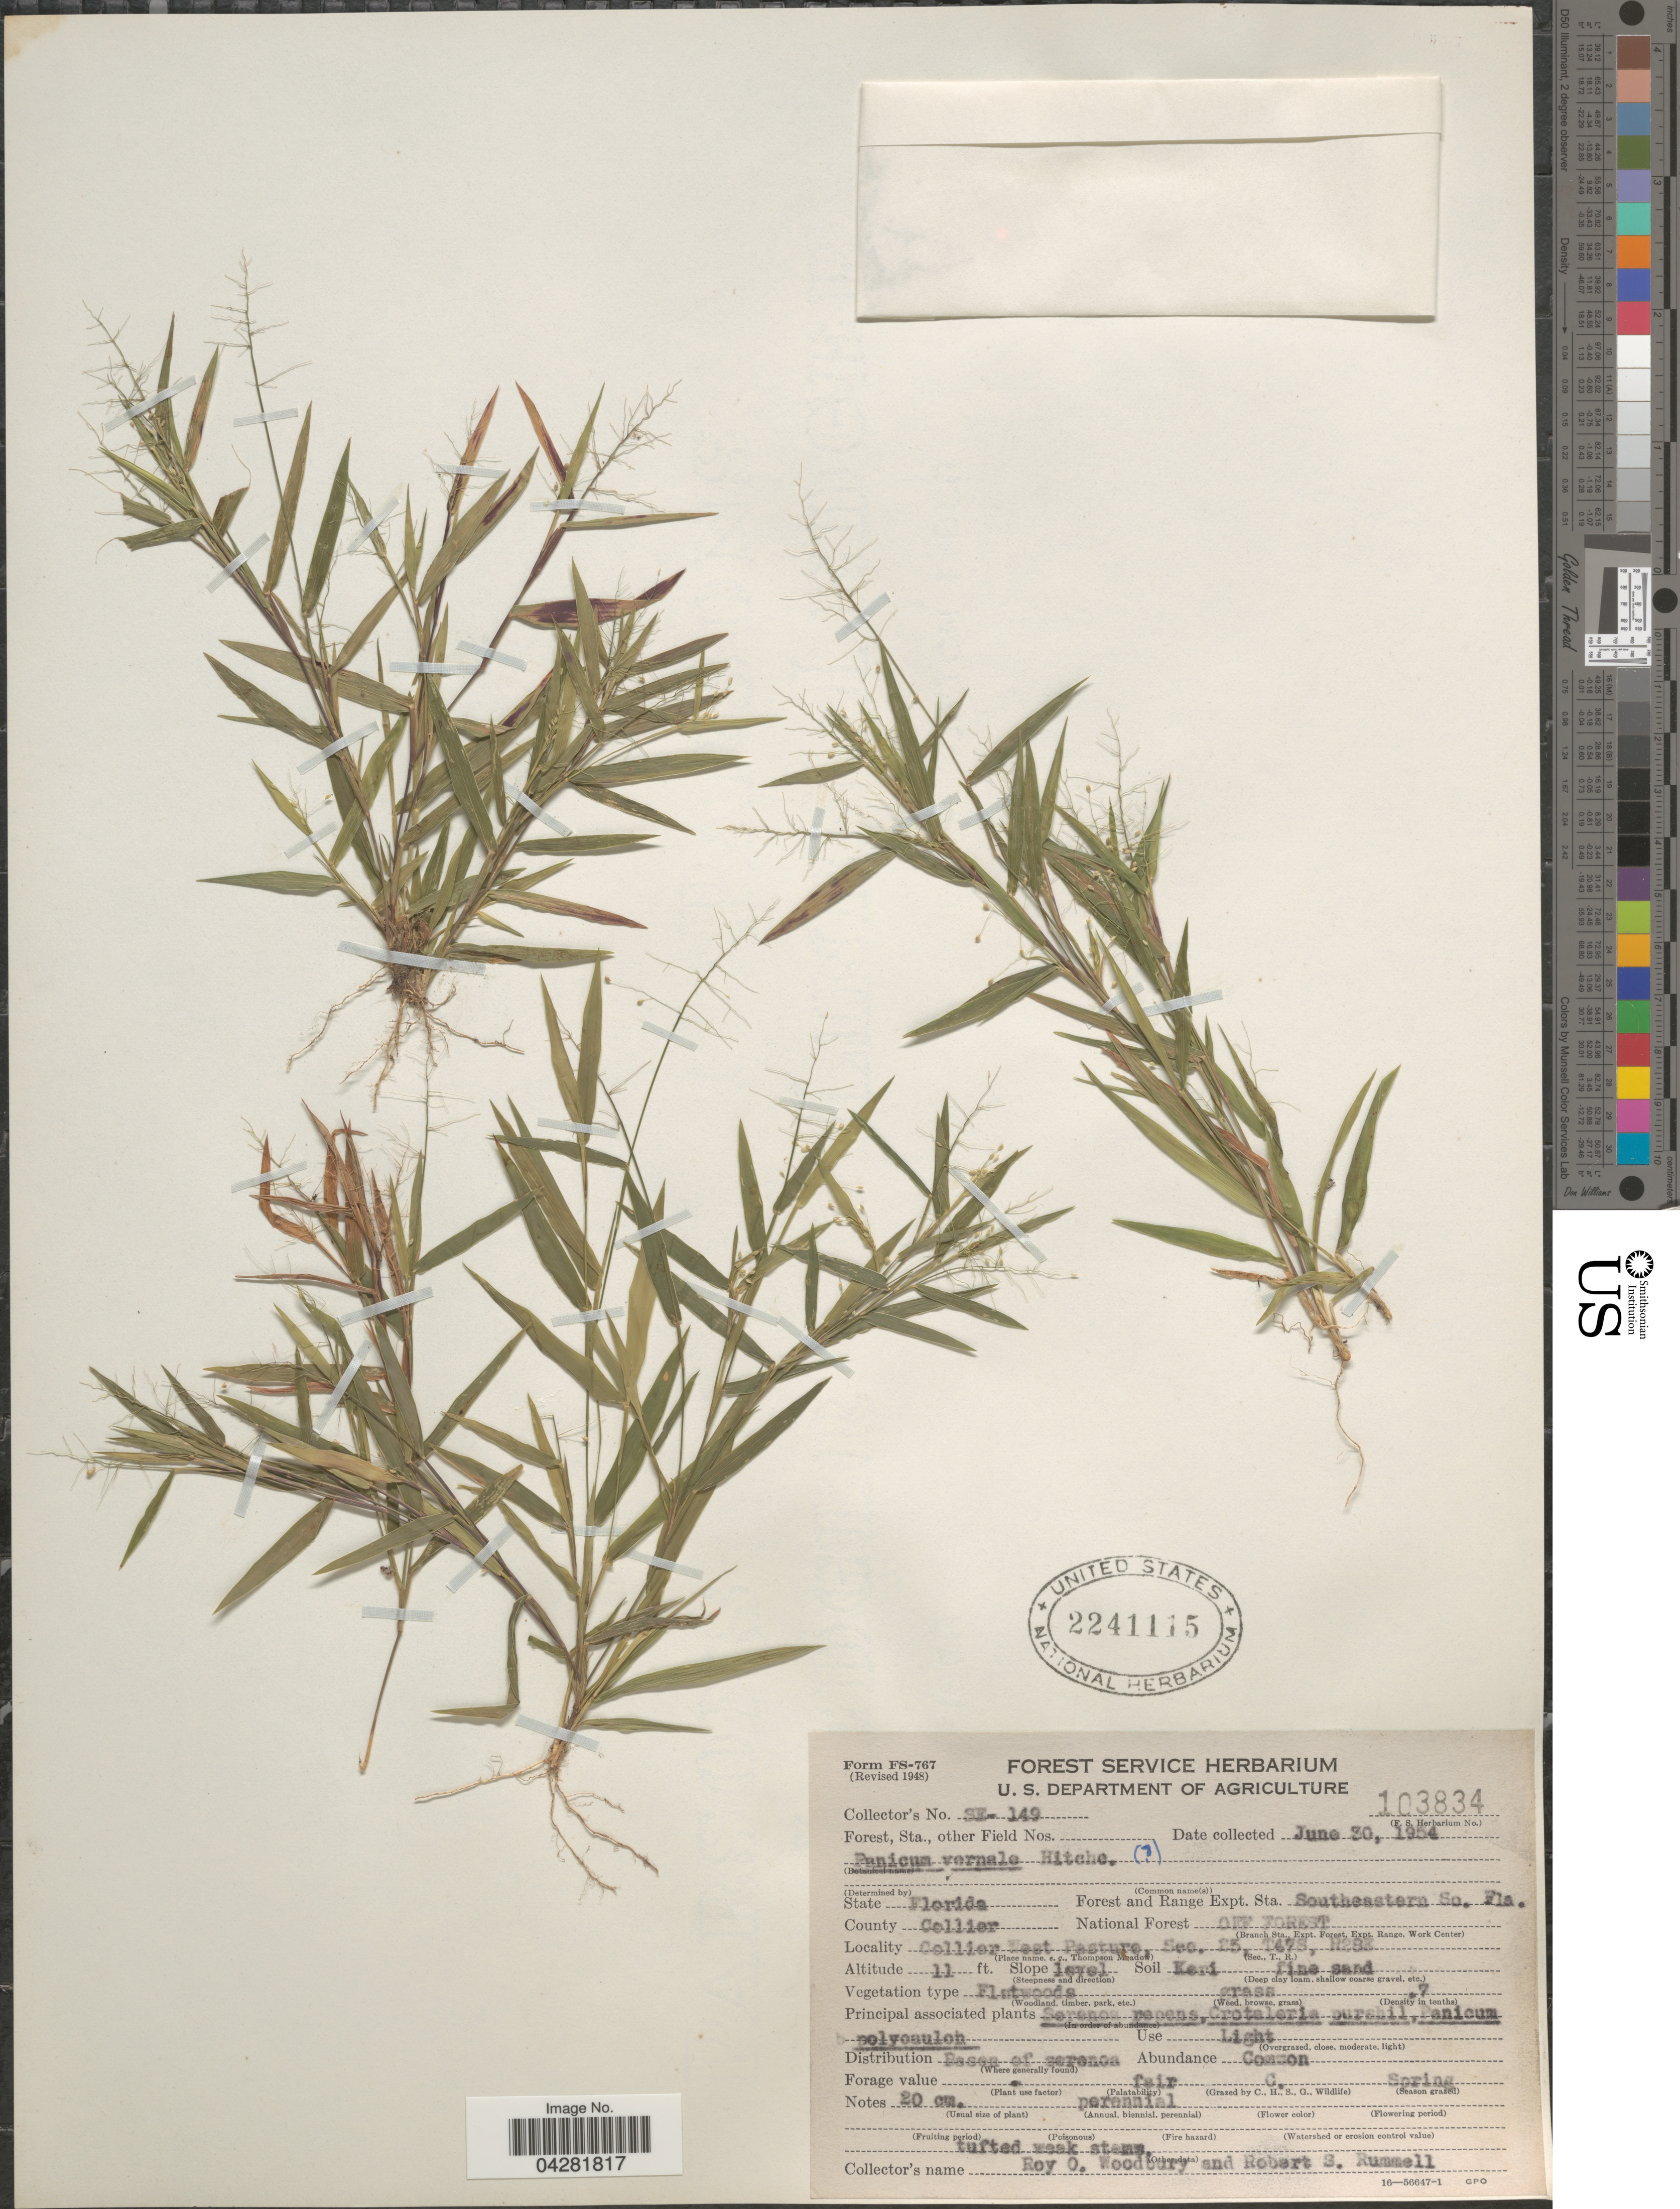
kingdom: Plantae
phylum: Tracheophyta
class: Liliopsida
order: Poales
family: Poaceae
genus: Dichanthelium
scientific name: Dichanthelium ensifolium var. ensifolium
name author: (Baldwin ex Elliot) Gould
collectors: R. Woodbury & R. Rummell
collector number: SE-149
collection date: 1954-06-30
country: United States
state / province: Florida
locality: Forest and Range Expt. Sta. Southeastern So. Fla. County Collier. National Forest Off Forest. Collier West Pasture, Sec. 25, T47S, R28E.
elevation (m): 3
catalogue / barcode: US 2241115